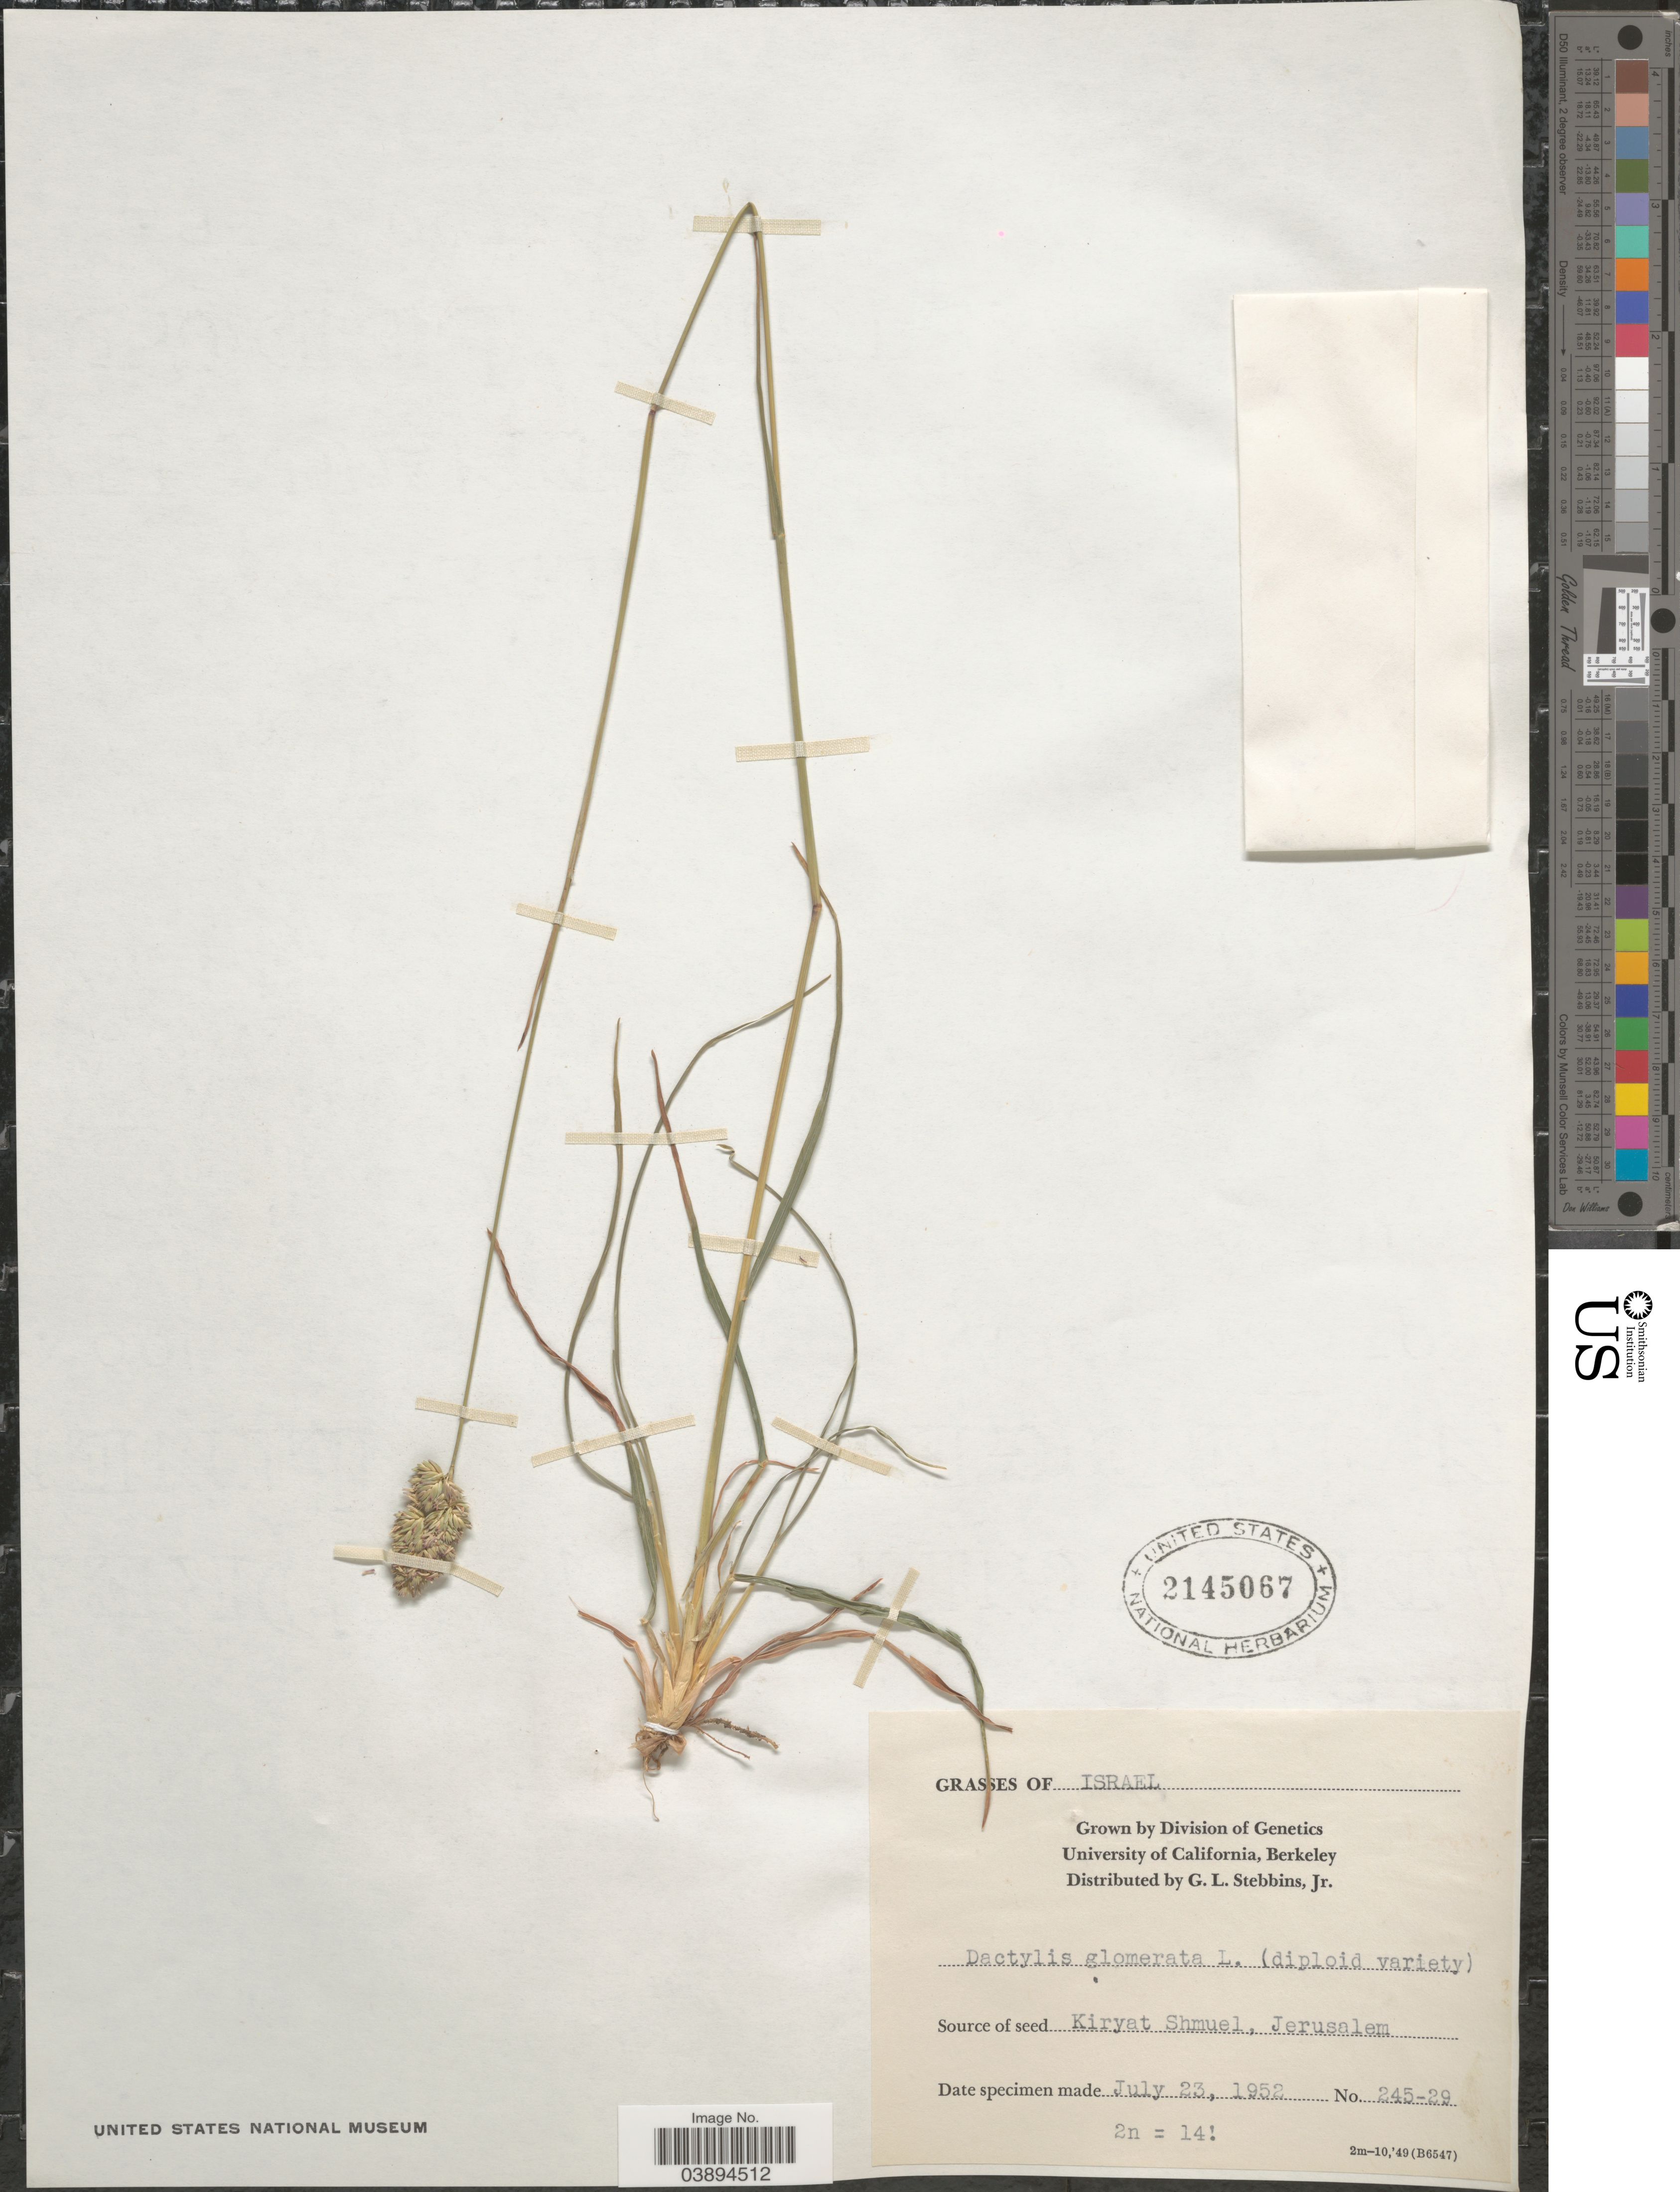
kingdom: Plantae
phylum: Tracheophyta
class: Liliopsida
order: Poales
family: Poaceae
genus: Dactylis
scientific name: Dactylis glomerata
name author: L.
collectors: G. L. Stebbins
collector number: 245-29?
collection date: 1952-07-23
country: Israel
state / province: Jerusalem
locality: Kiryat Shmuel.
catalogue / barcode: US 2145067